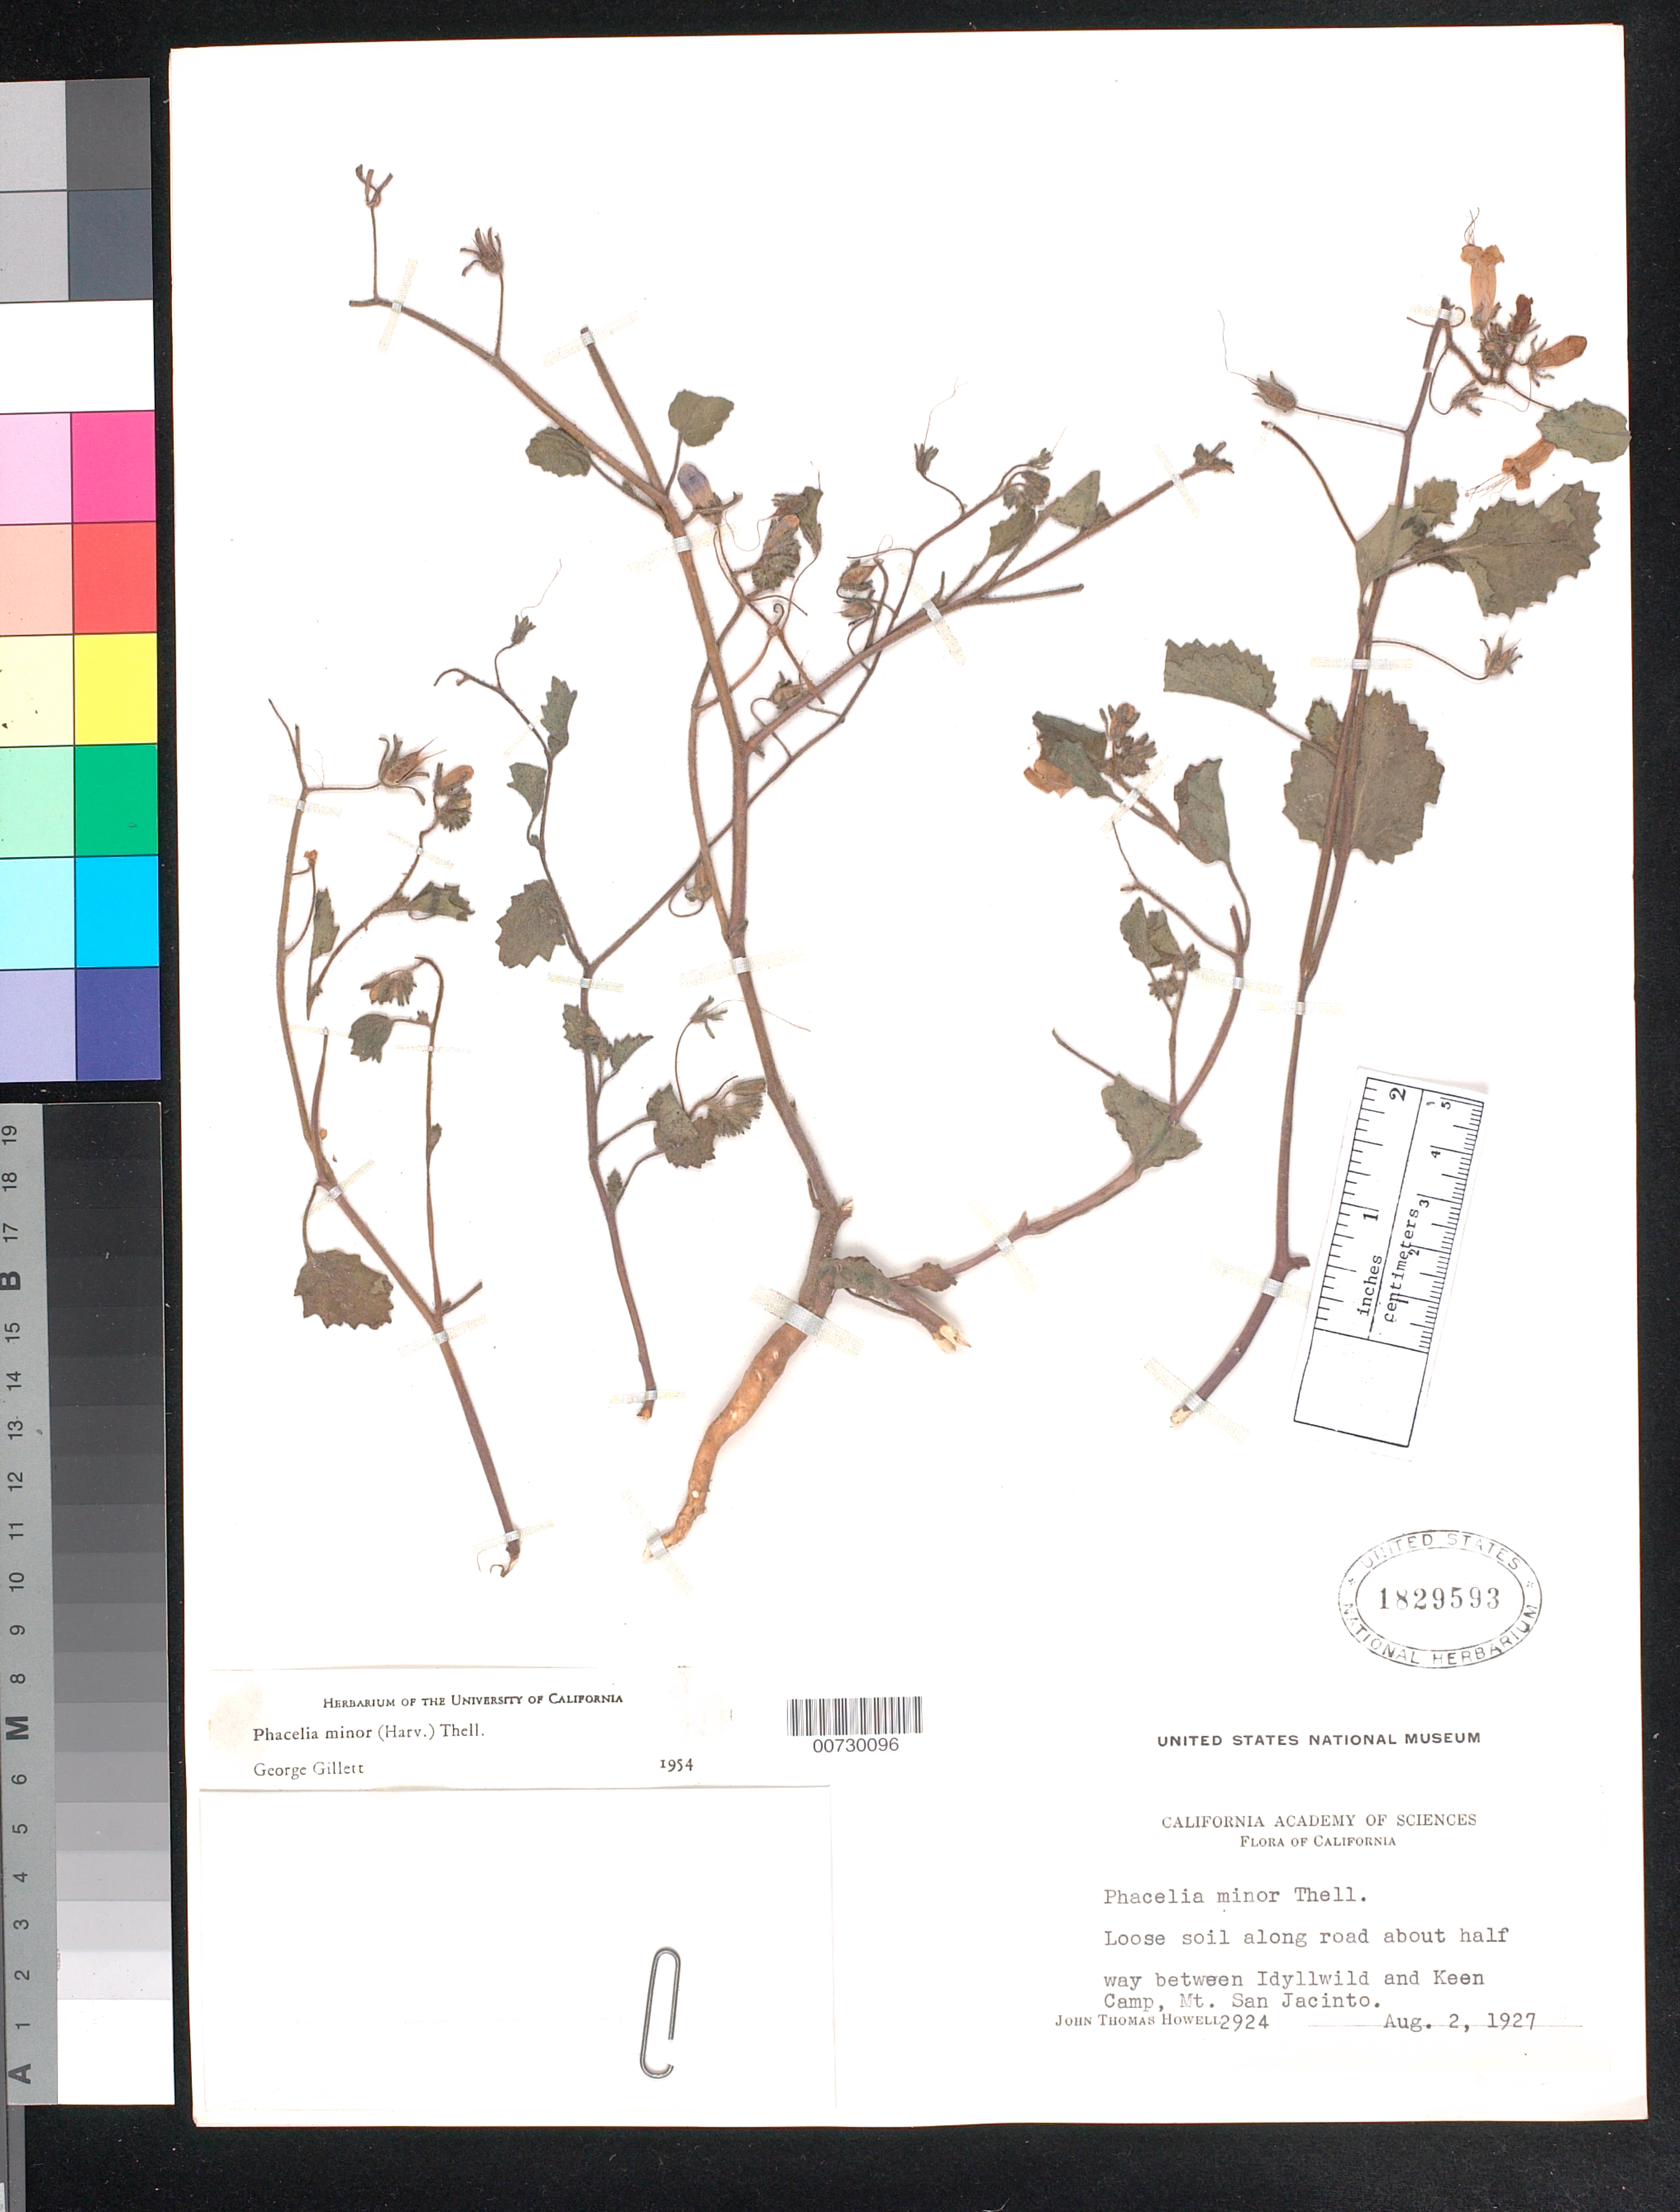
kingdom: Plantae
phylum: Tracheophyta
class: Magnoliopsida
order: Boraginales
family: Hydrophyllaceae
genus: Phacelia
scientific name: Phacelia minor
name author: (Harv.) Thell.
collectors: J. T. Howell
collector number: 2924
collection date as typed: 02 Aug 1927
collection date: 1927-08-02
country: United States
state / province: California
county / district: Riverside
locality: Loose soil along road about half way between Idyllwild and Keen Camp, Mt. San Jacinto.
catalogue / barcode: US 1829593